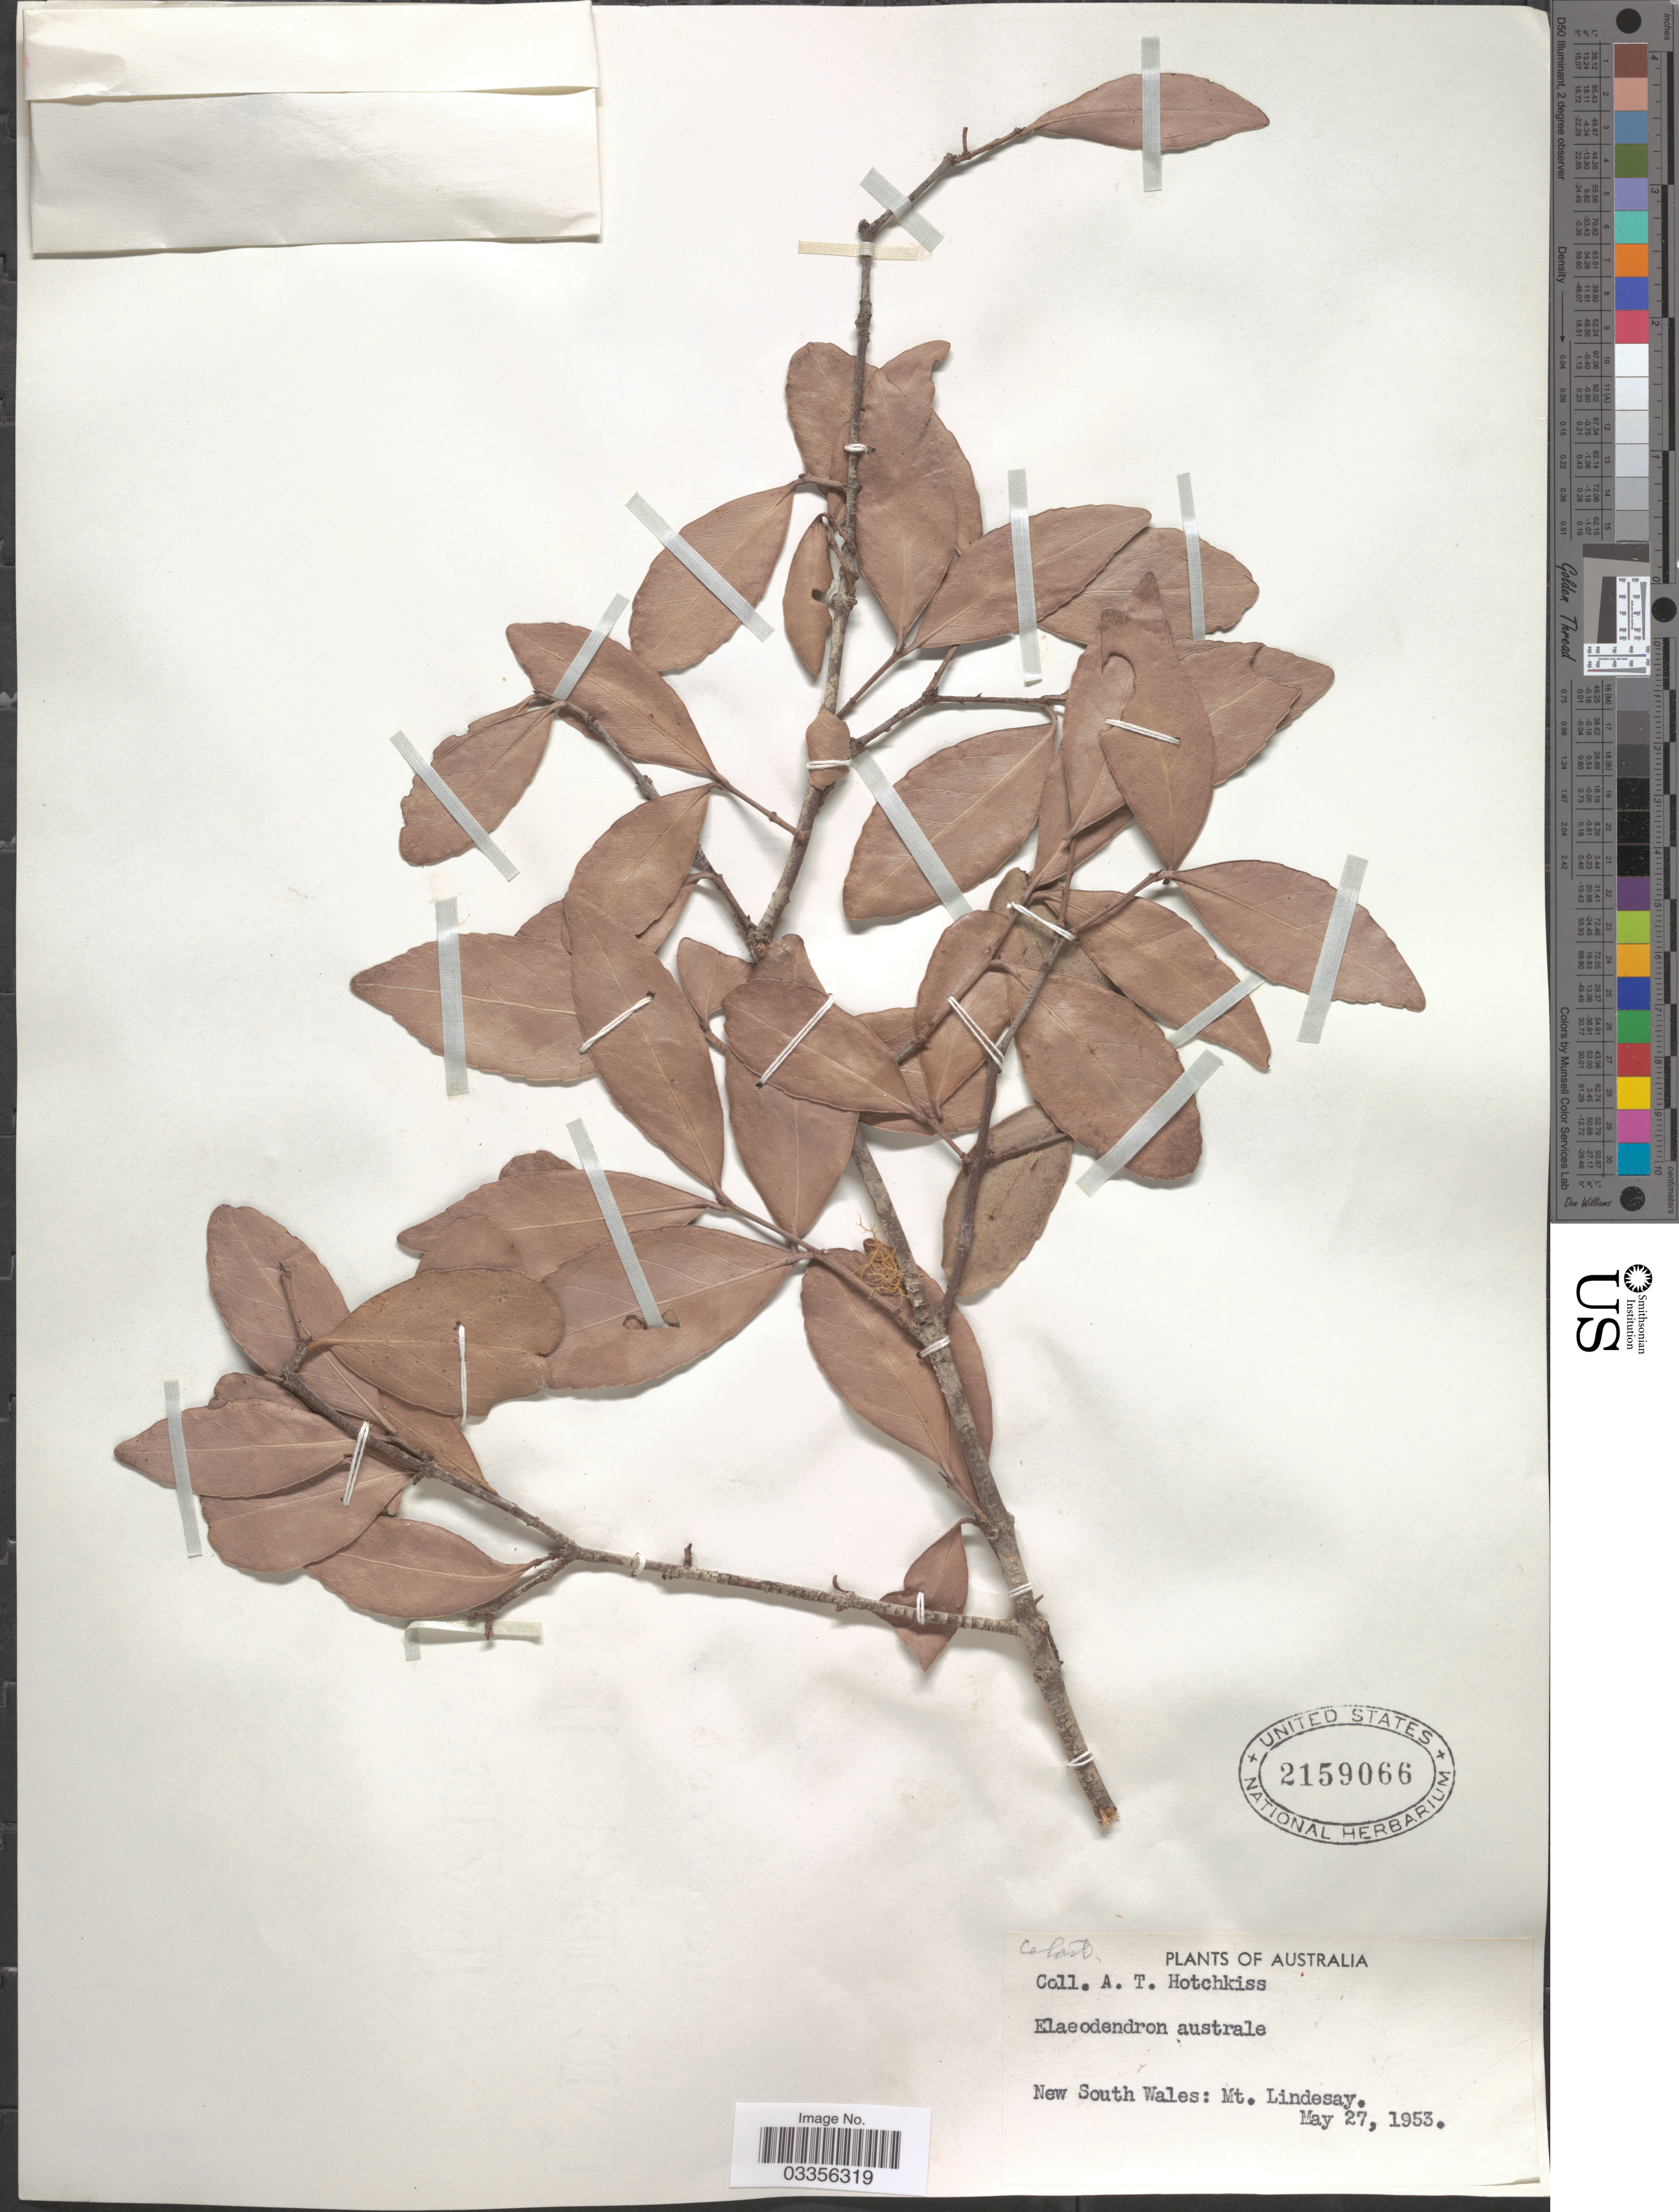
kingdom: Plantae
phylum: Tracheophyta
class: Magnoliopsida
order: Celastrales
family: Celastraceae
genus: Elaeodendron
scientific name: Elaeodendron australe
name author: Vent.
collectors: A. Hotchkiss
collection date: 1953-05-27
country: Australia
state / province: New South Wales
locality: Mt. Lindesay.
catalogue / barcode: US 2159066